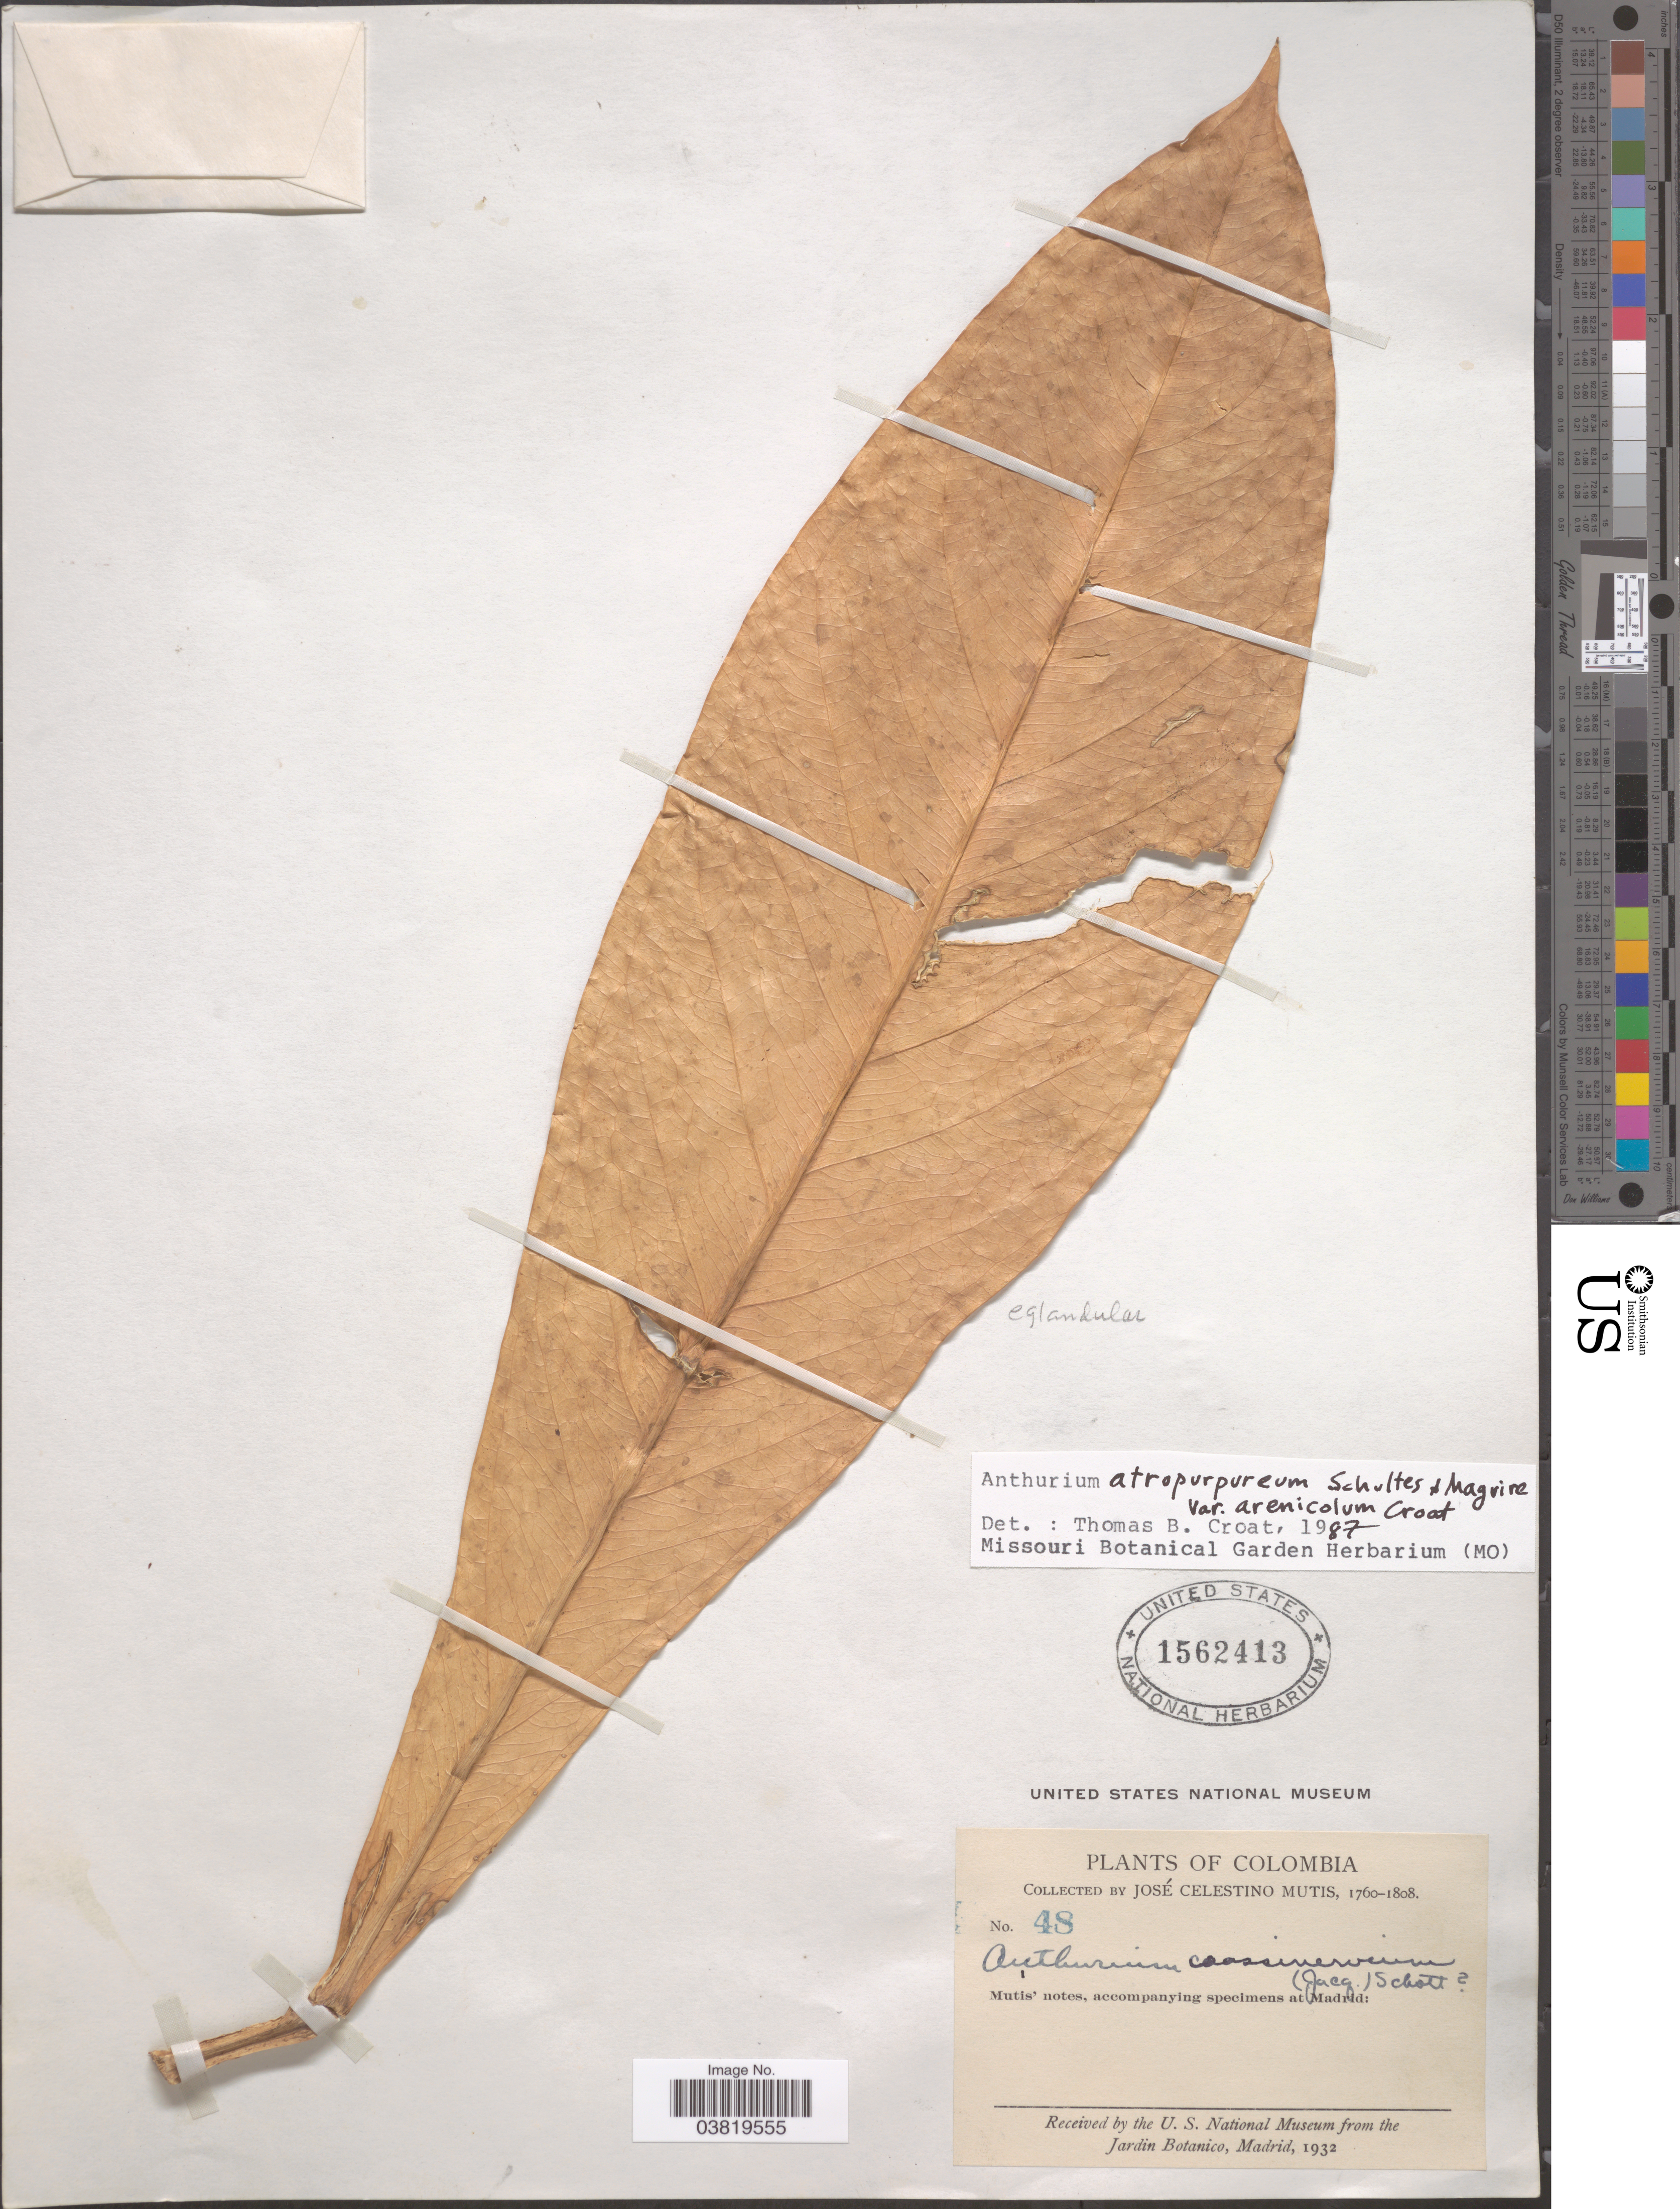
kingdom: Plantae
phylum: Tracheophyta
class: Liliopsida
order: Alismatales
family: Araceae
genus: Anthurium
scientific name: Anthurium atropurpureum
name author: R.E. Schult. & Maguire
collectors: J. C. B. Mutis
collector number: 48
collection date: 1760/1808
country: Colombia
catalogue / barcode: US 1562413